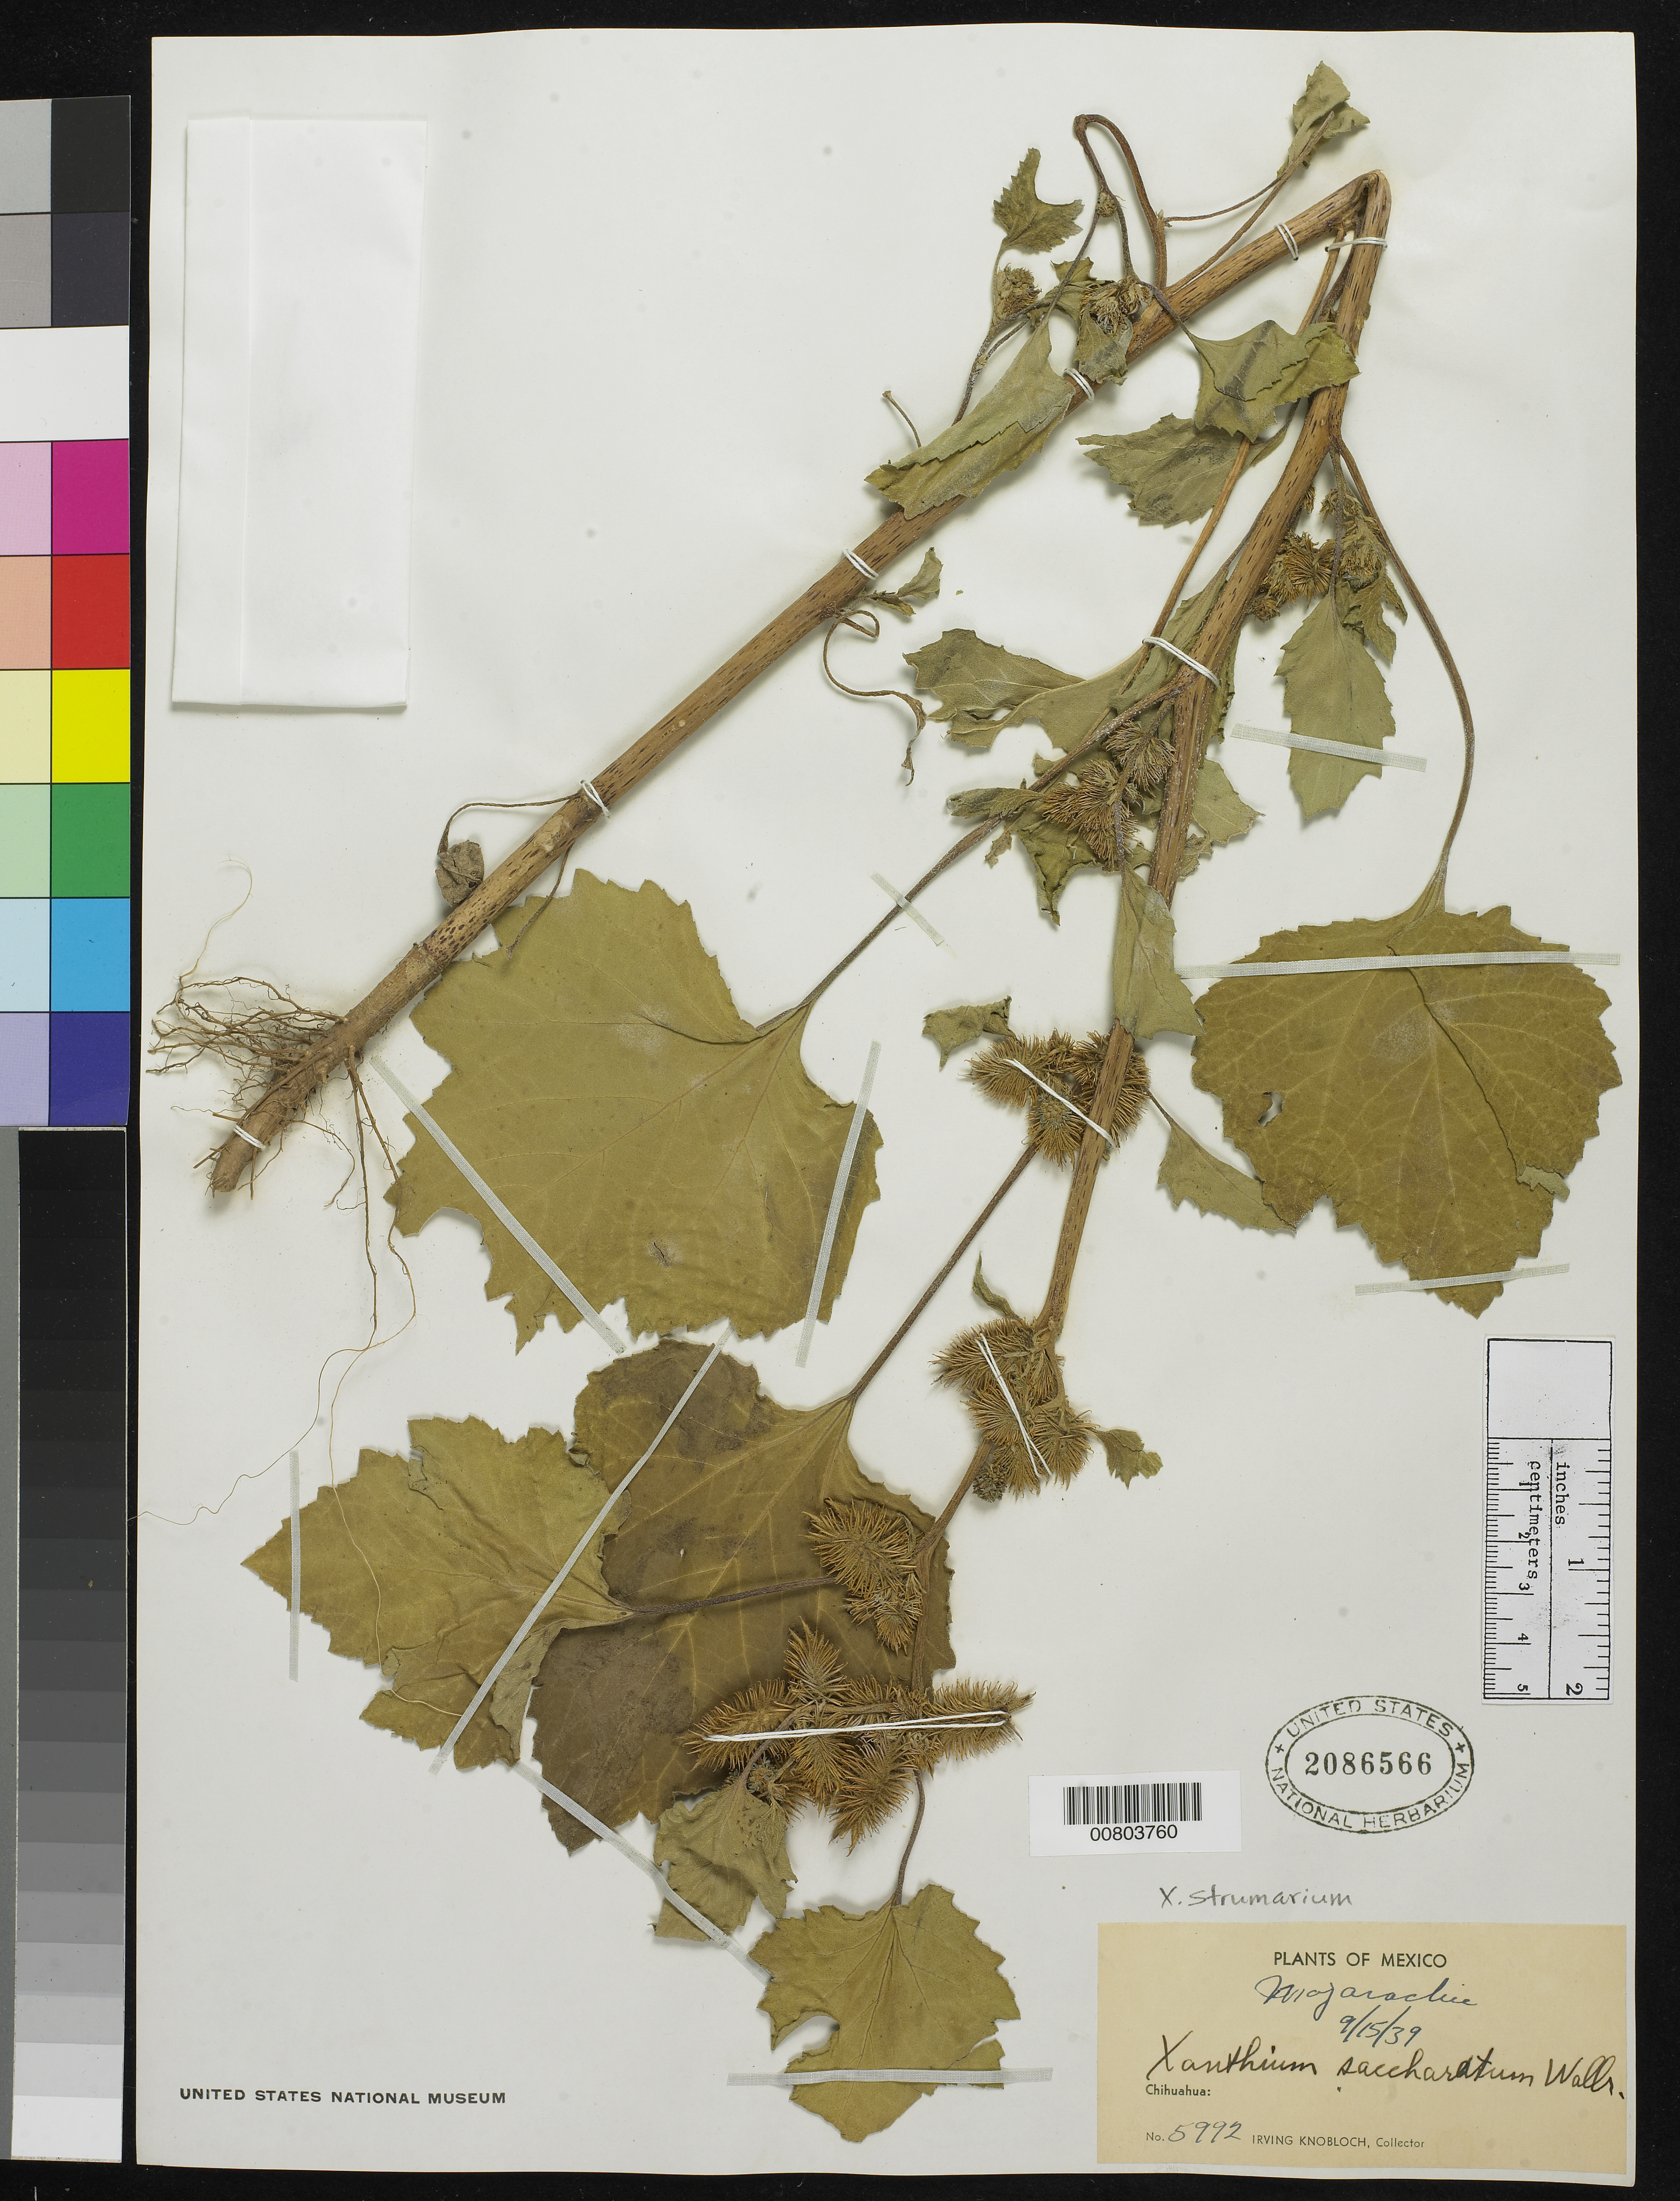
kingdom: Plantae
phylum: Tracheophyta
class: Magnoliopsida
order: Asterales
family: Asteraceae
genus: Xanthium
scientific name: Xanthium strumarium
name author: L.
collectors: I. W. Knobloch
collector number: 5992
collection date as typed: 15 Sep 1939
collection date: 1939-09-15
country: Mexico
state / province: Chihuahua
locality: Chihuahua.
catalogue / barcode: US 2086566